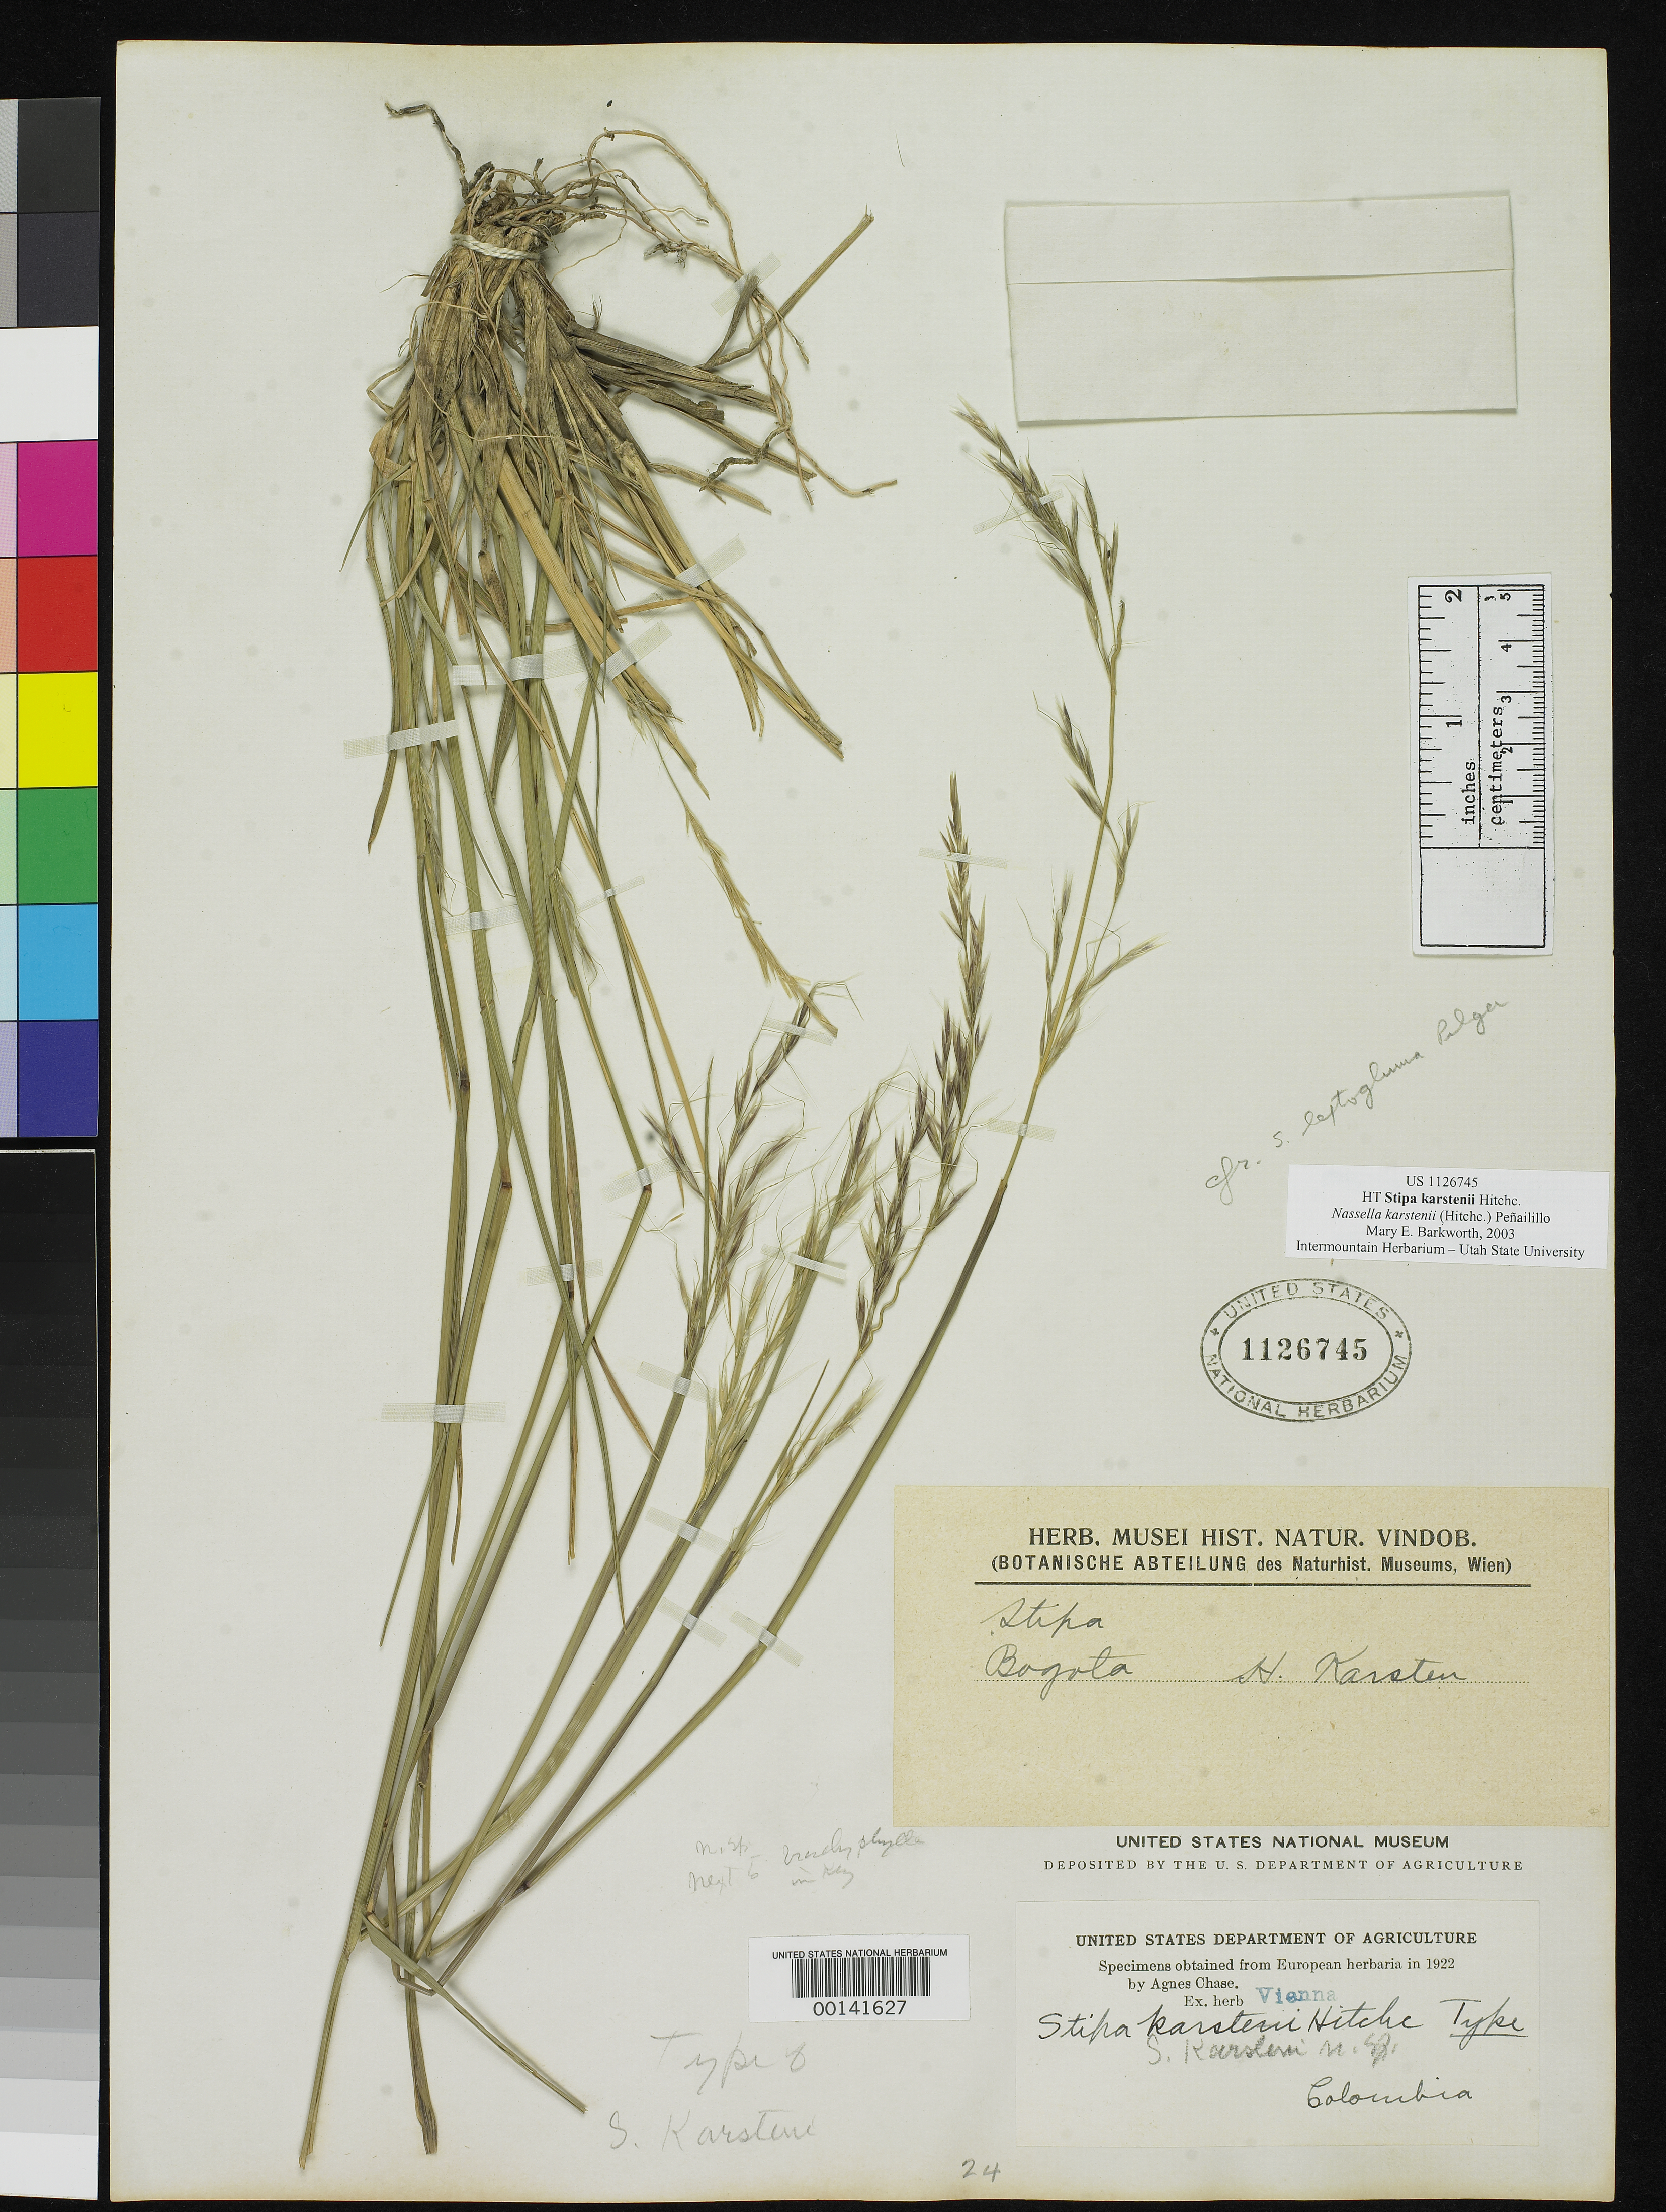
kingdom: Plantae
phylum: Tracheophyta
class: Liliopsida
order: Poales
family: Poaceae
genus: Stipa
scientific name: Stipa karsteni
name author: Hitchc.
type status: Holotype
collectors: H. Karsten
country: Colombia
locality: Bogota.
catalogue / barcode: US 1126745